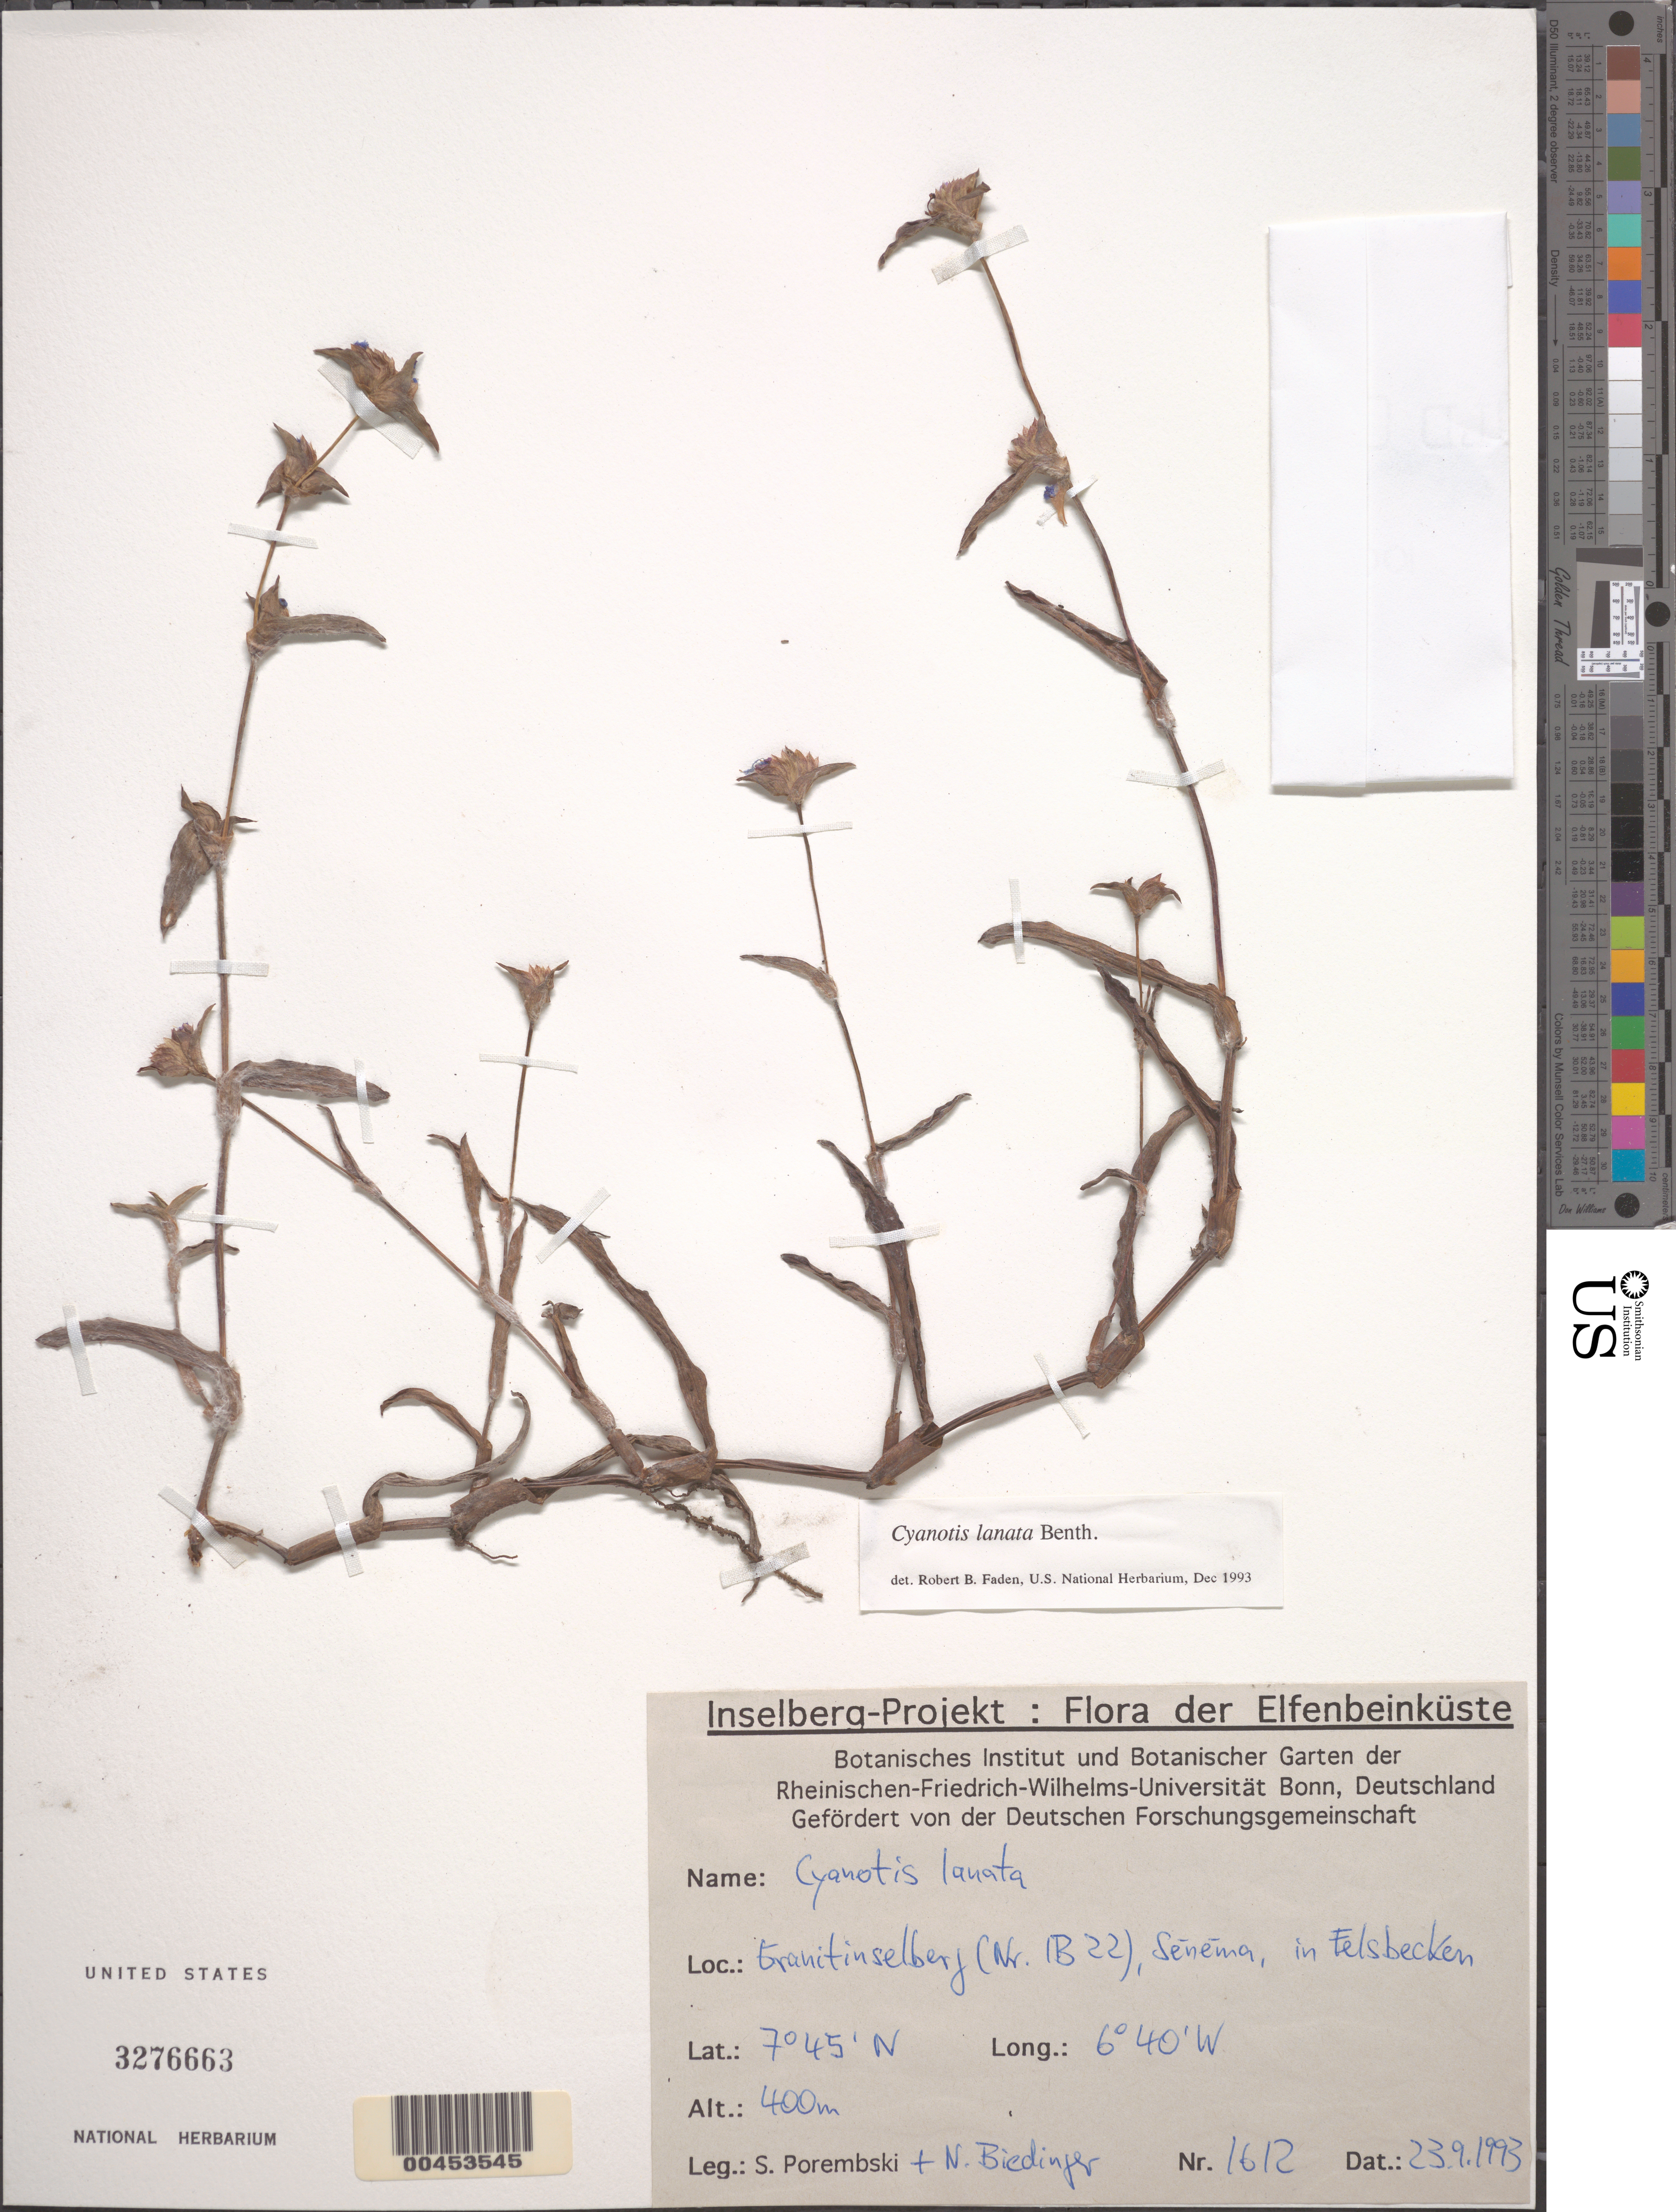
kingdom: Plantae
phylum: Tracheophyta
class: Liliopsida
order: Commelinales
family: Commelinaceae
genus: Cyanotis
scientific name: Cyanotis lanata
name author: Benth.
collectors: S. Porembski & N. Biedinger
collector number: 1612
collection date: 1993-09-23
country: Ivory Coast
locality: Inselberg-Project: Elfenbeinküste. Granitinselberg (Nr. IB22), Sénéma, in Felsbecken.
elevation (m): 400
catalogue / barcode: US 3276663